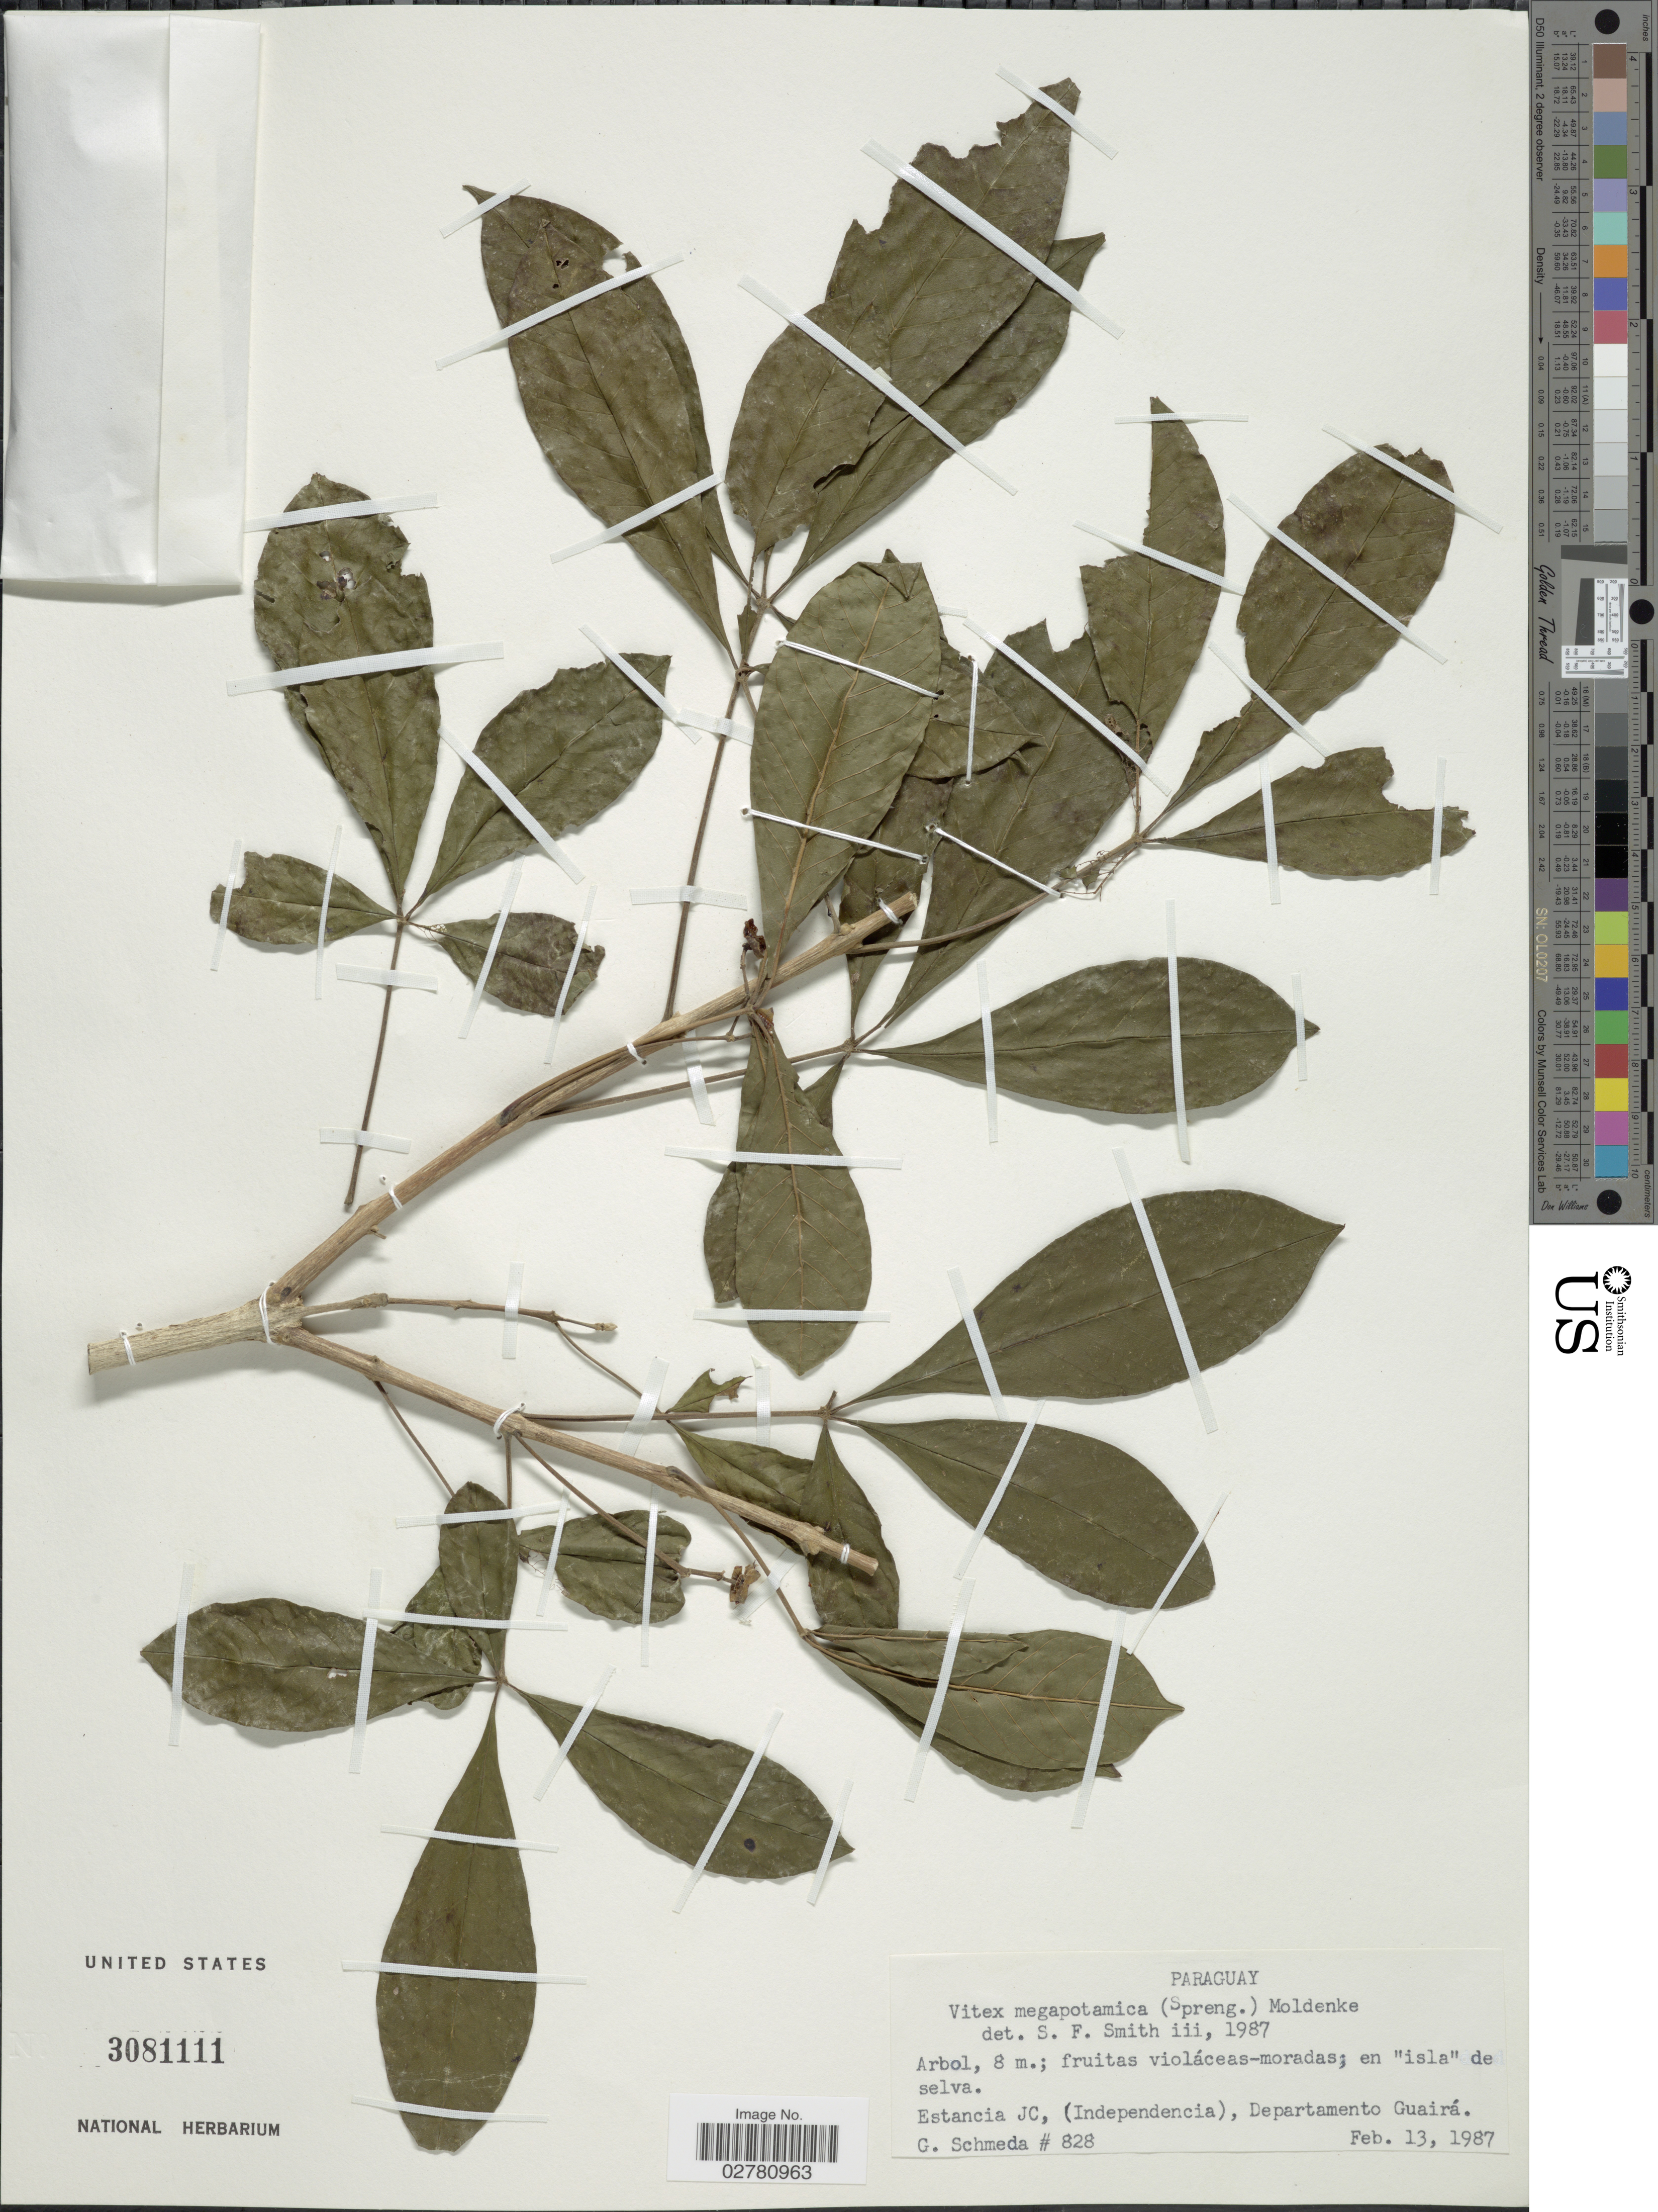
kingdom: Plantae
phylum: Tracheophyta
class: Magnoliopsida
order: Lamiales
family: Lamiaceae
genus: Vitex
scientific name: Vitex megapotamica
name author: (Spreng.) Moldenke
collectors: G. Schmeda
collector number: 828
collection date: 1987-02-13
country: Paraguay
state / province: Guaira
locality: Estancia JC, (Independencia), Departamento Guairá.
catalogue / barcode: US 3081111